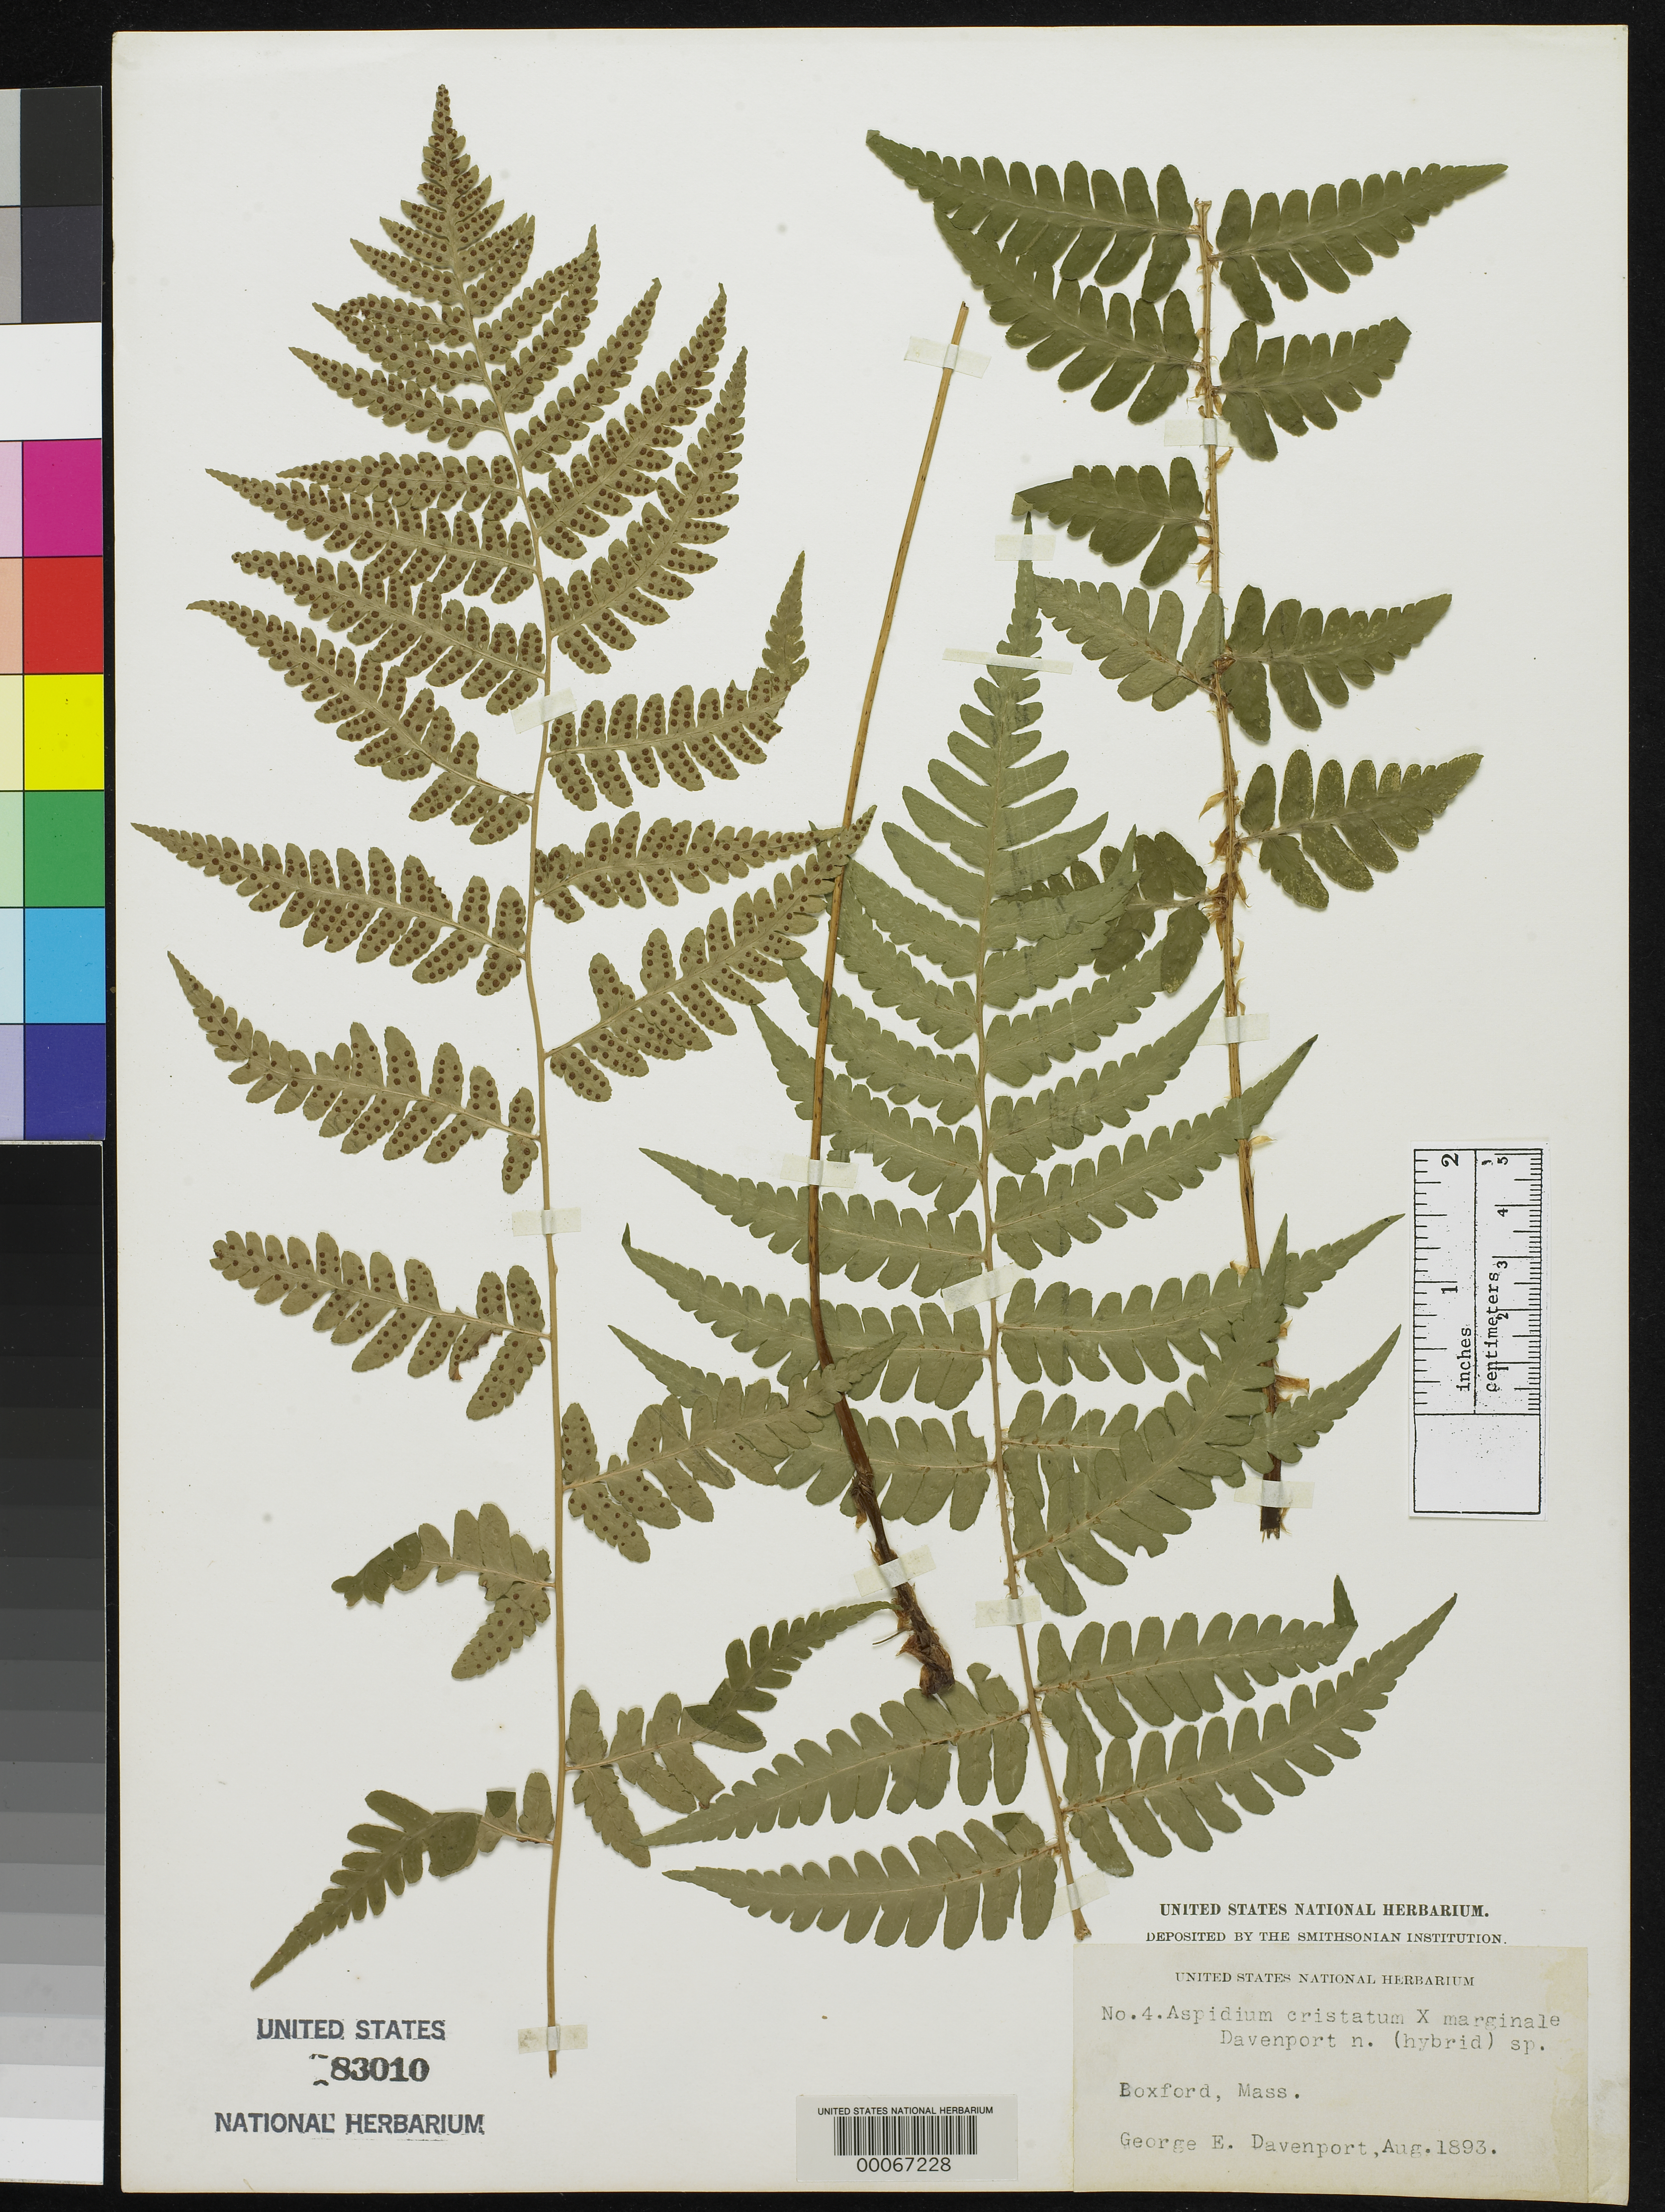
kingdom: Plantae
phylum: Tracheophyta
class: Polypodiopsida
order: Polypodiales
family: Dryopteridaceae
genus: Dryopteris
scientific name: Dryopteris x slossoniae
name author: Wherry ex Lellinger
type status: Holotype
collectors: G. E. Davenport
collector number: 4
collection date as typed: Aug 1893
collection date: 1893-08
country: United States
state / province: Massachusetts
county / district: Essex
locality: Boxford.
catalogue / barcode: US 83010